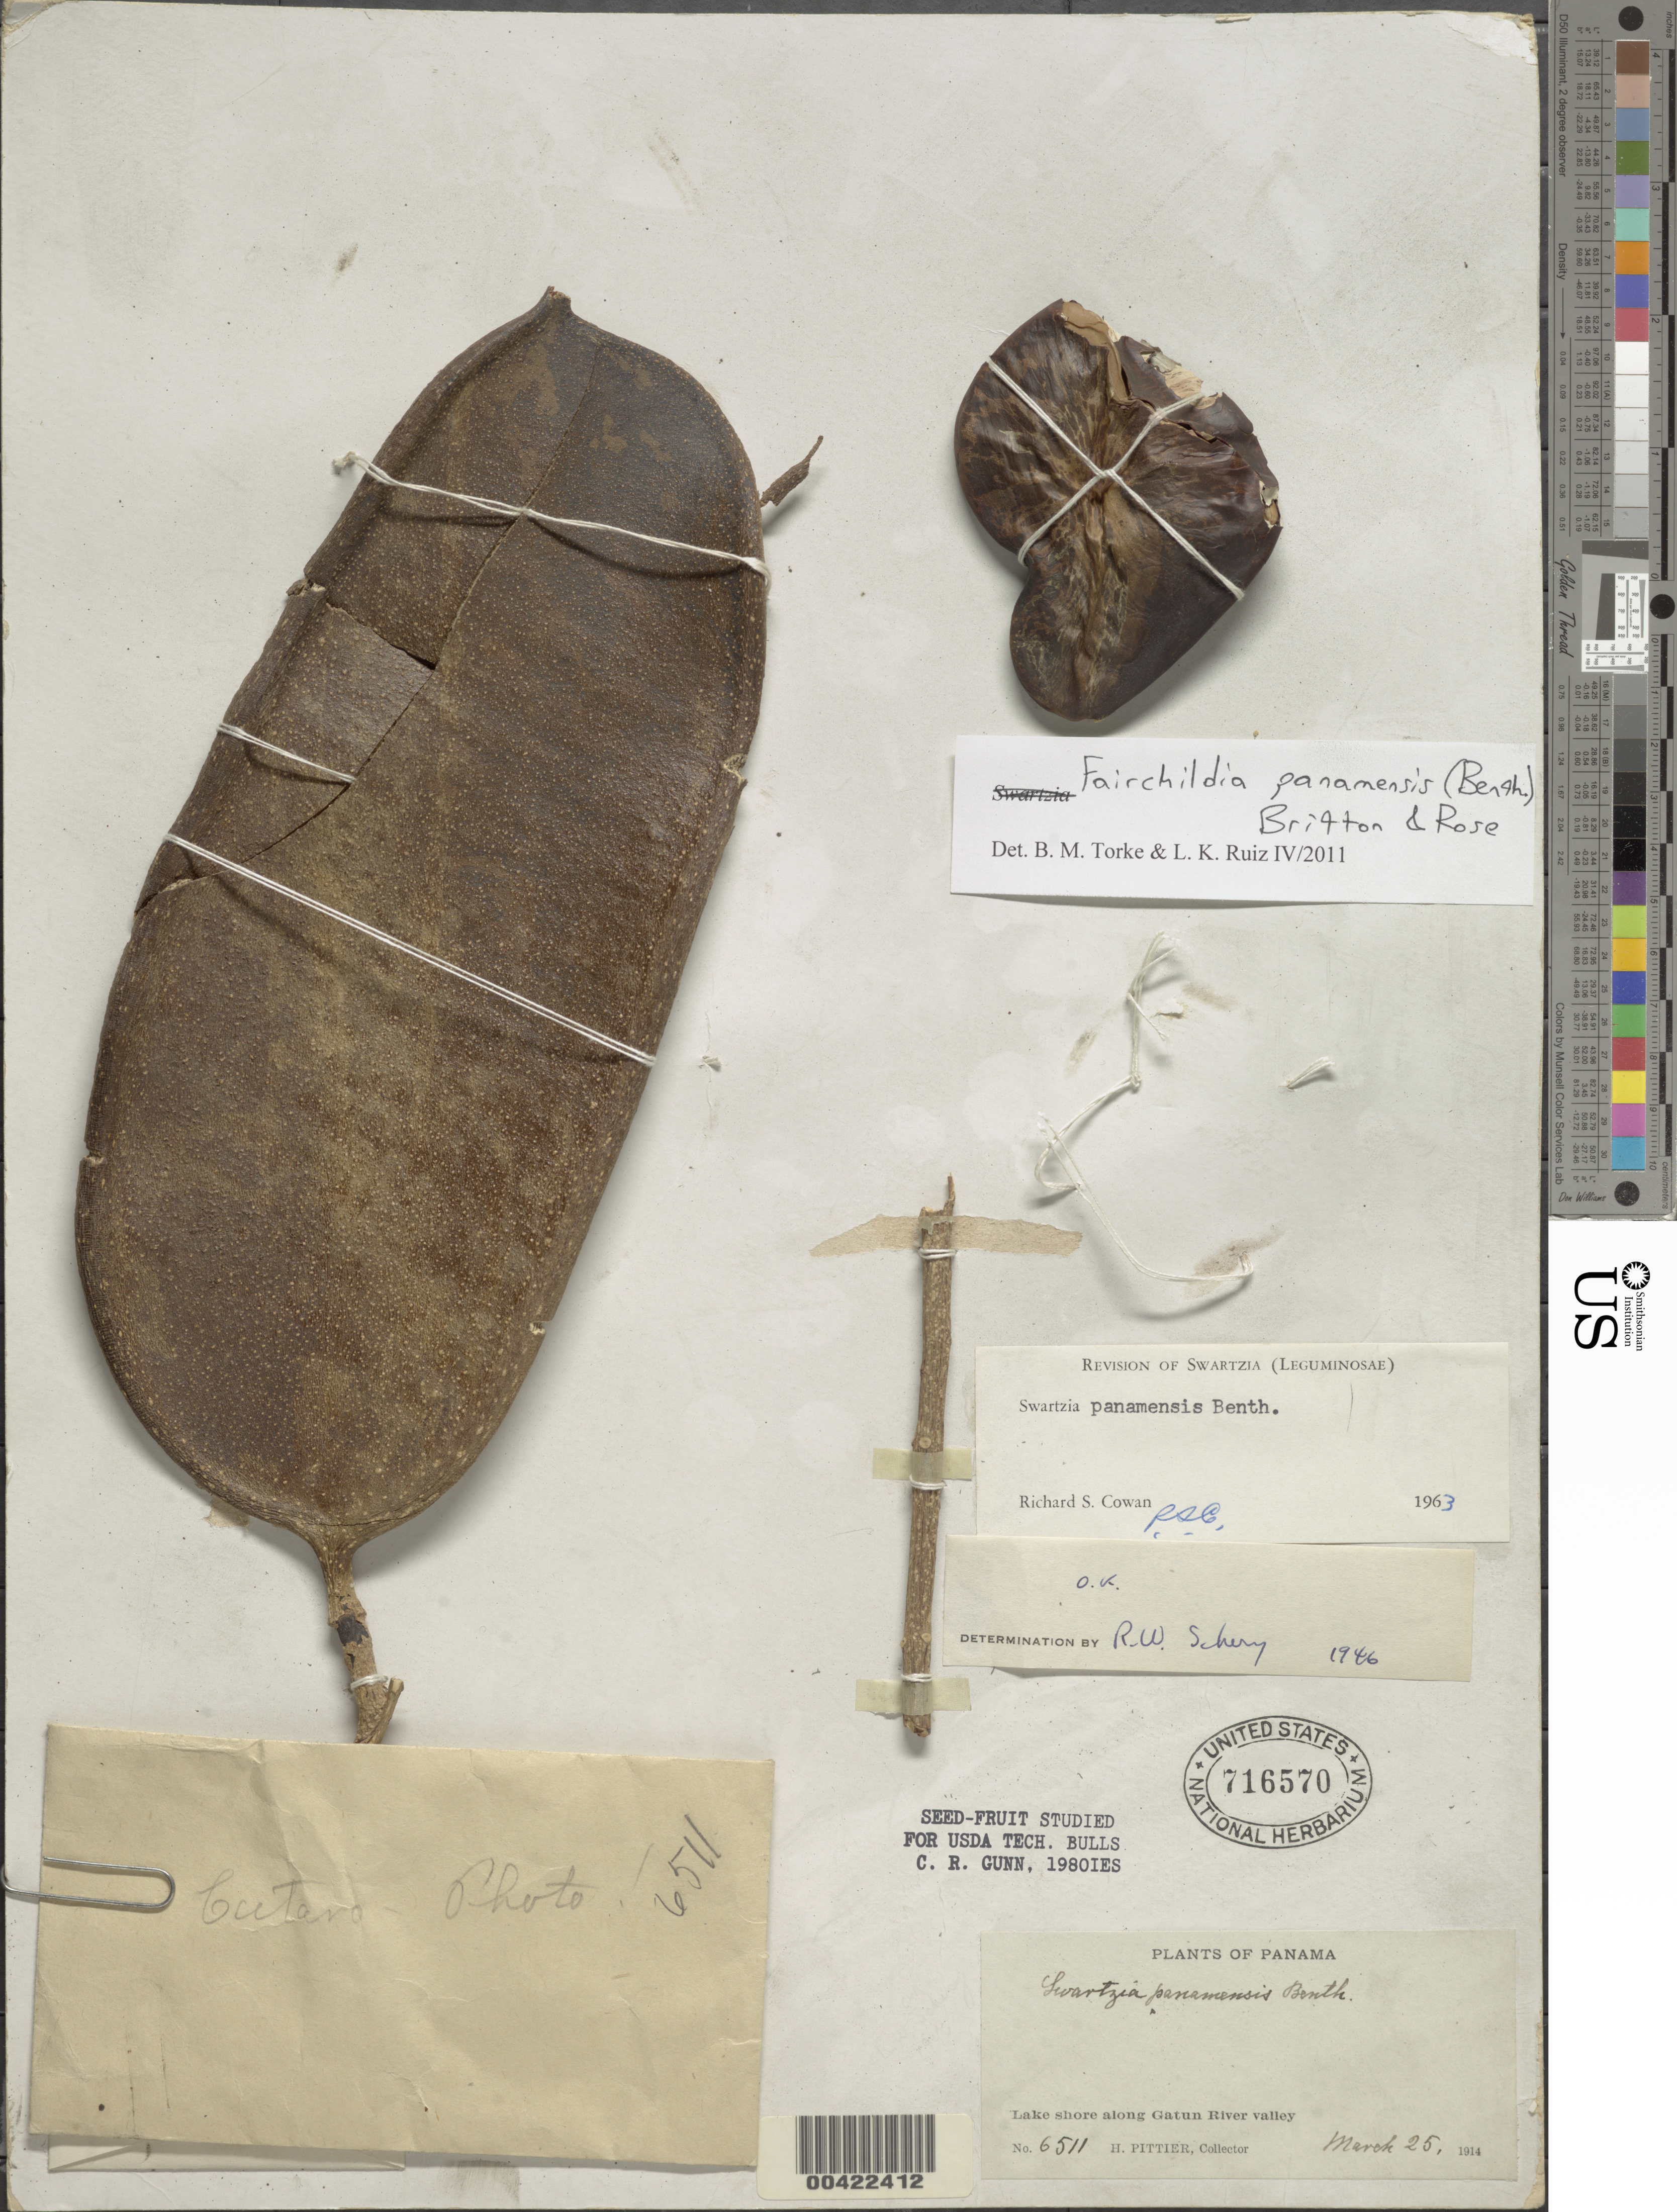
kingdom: Plantae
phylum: Tracheophyta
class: Magnoliopsida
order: Fabales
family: Fabaceae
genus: Fairchildia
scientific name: Fairchildia panamensis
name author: (Benth.) Britton & Rose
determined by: Torke, B. M.; Ruiz, L. K.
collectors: H. F. Pittier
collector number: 6511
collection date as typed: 25 Mar 1914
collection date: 1914-03-25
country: Panama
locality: Gatun River Valley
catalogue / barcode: US 716570